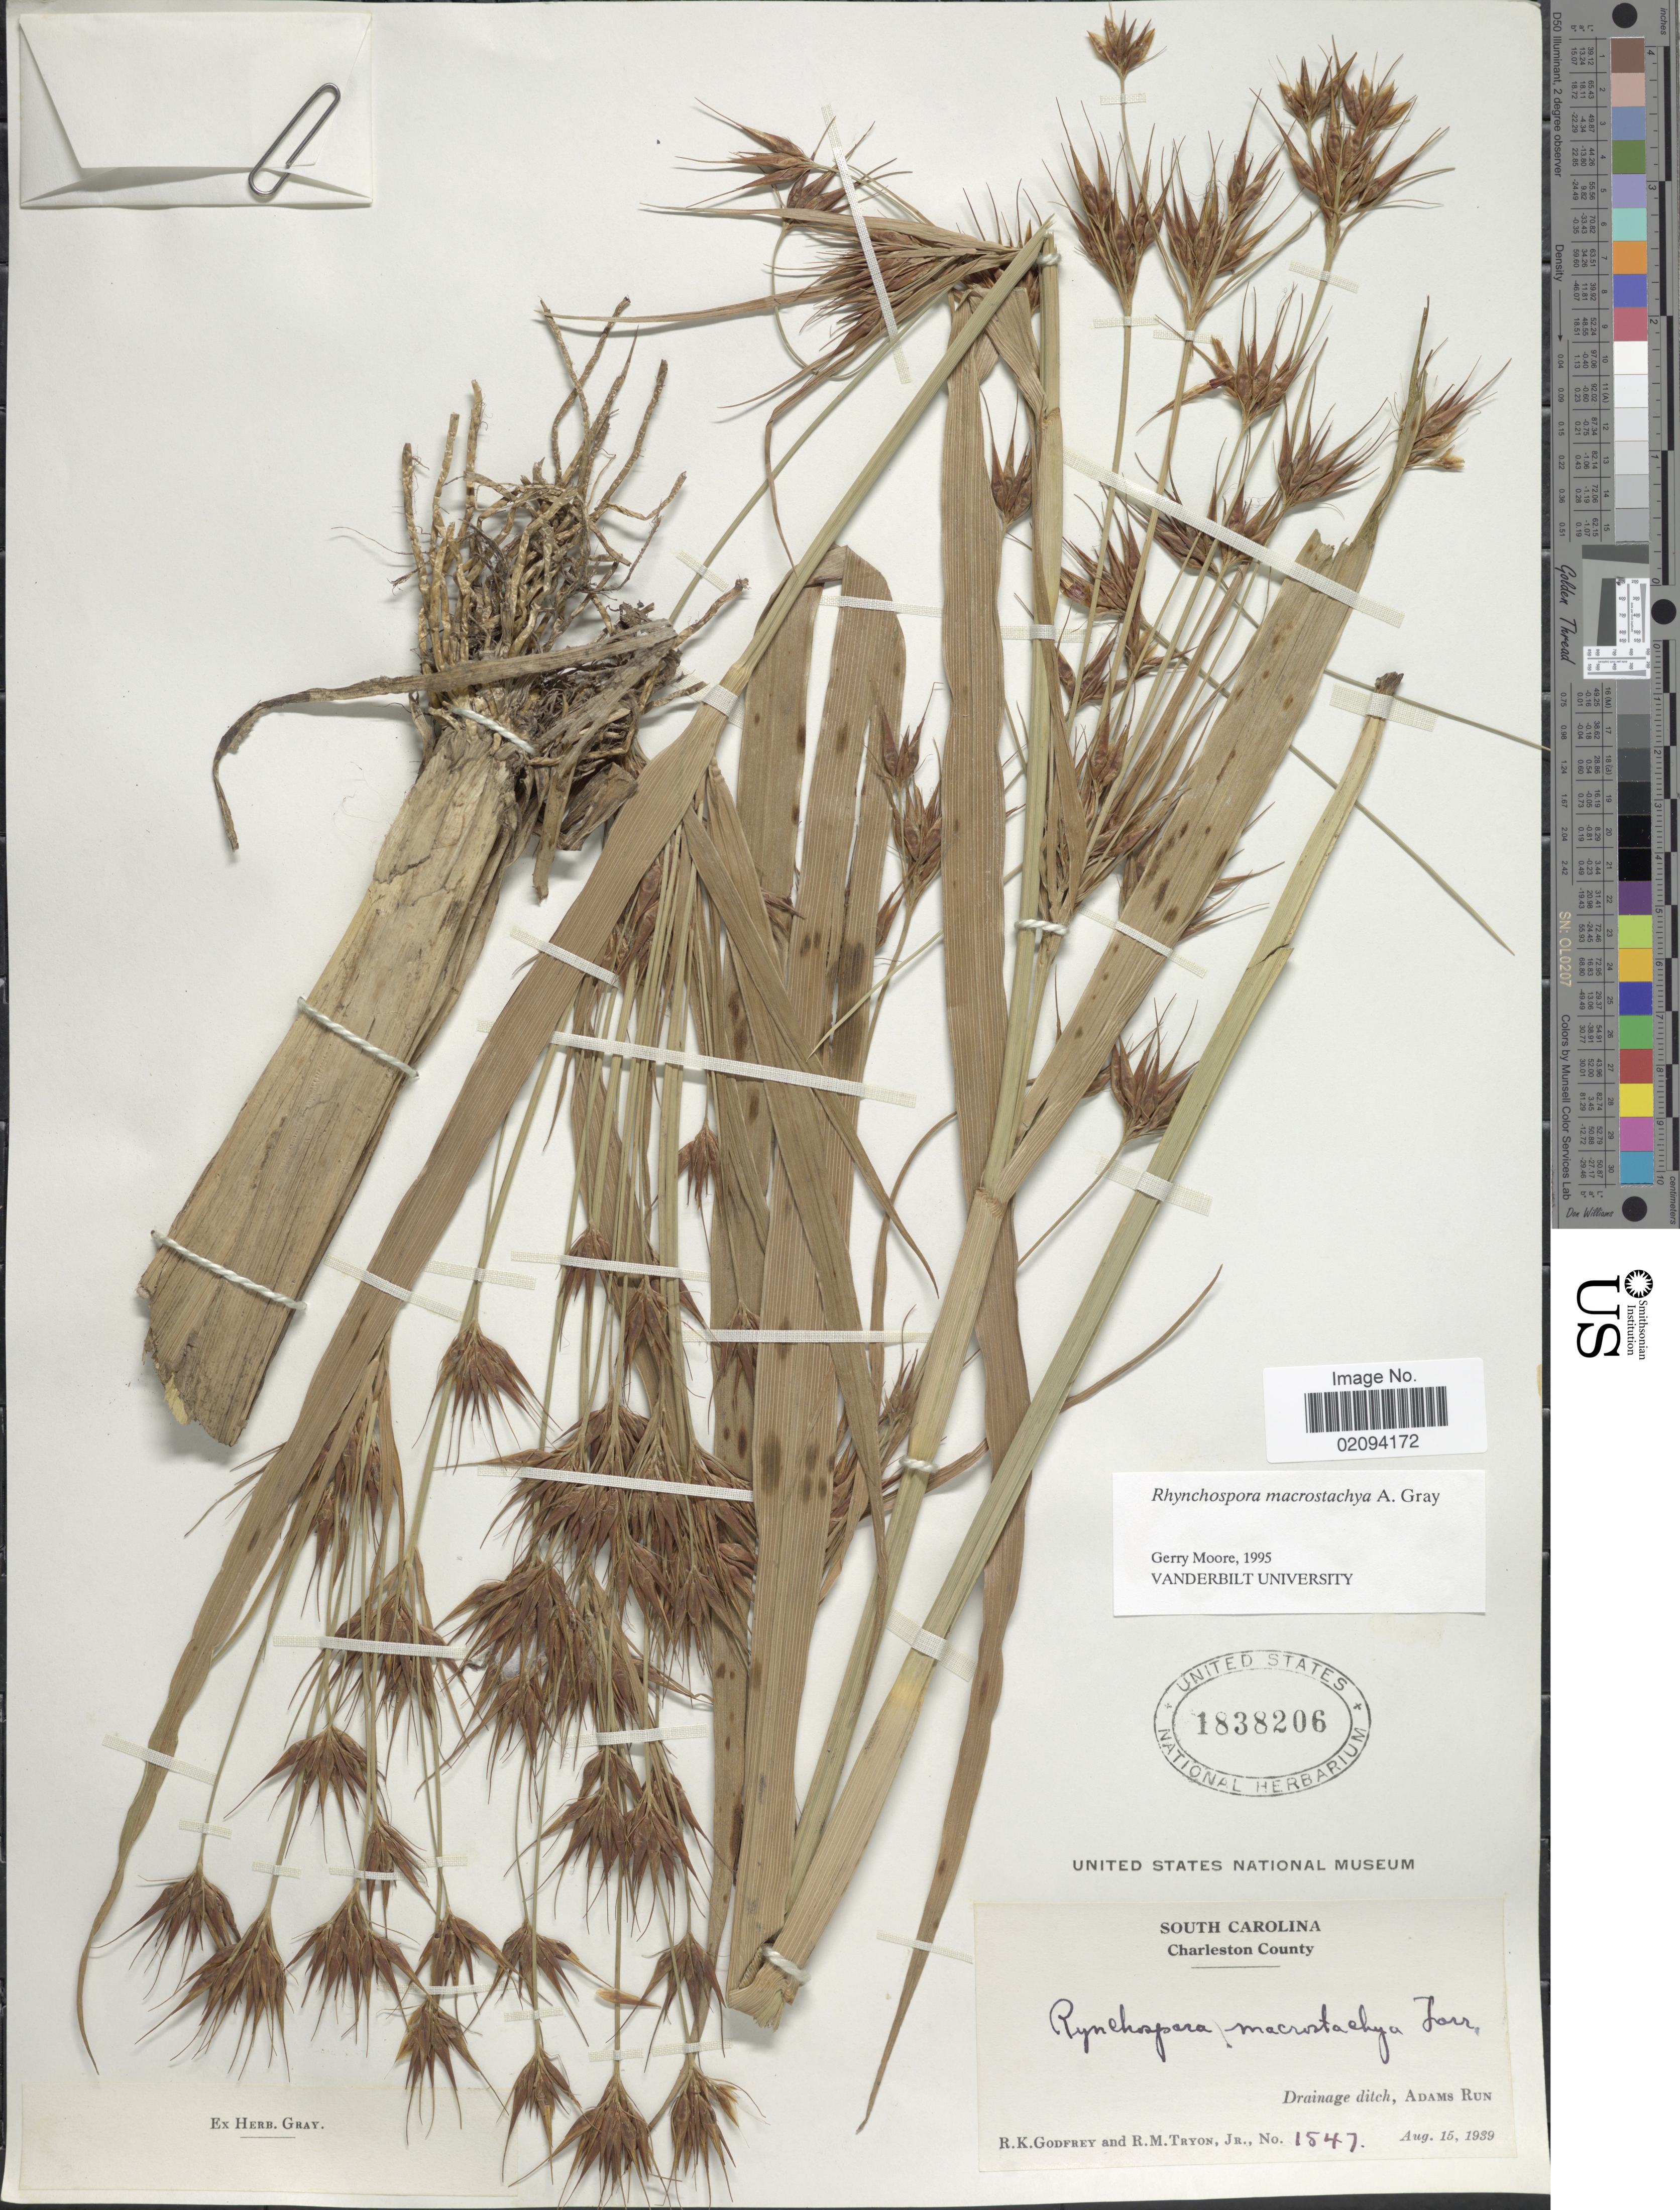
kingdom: Plantae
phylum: Tracheophyta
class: Liliopsida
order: Poales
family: Cyperaceae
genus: Rhynchospora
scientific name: Rhynchospora macrostachya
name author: Torr. ex A. Gray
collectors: R. K. Godfrey & R. M. Tryon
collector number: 1547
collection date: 1939-08-15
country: United States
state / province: South Carolina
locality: Charleston County. Drainage ditch, Adams Run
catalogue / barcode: US 1838206